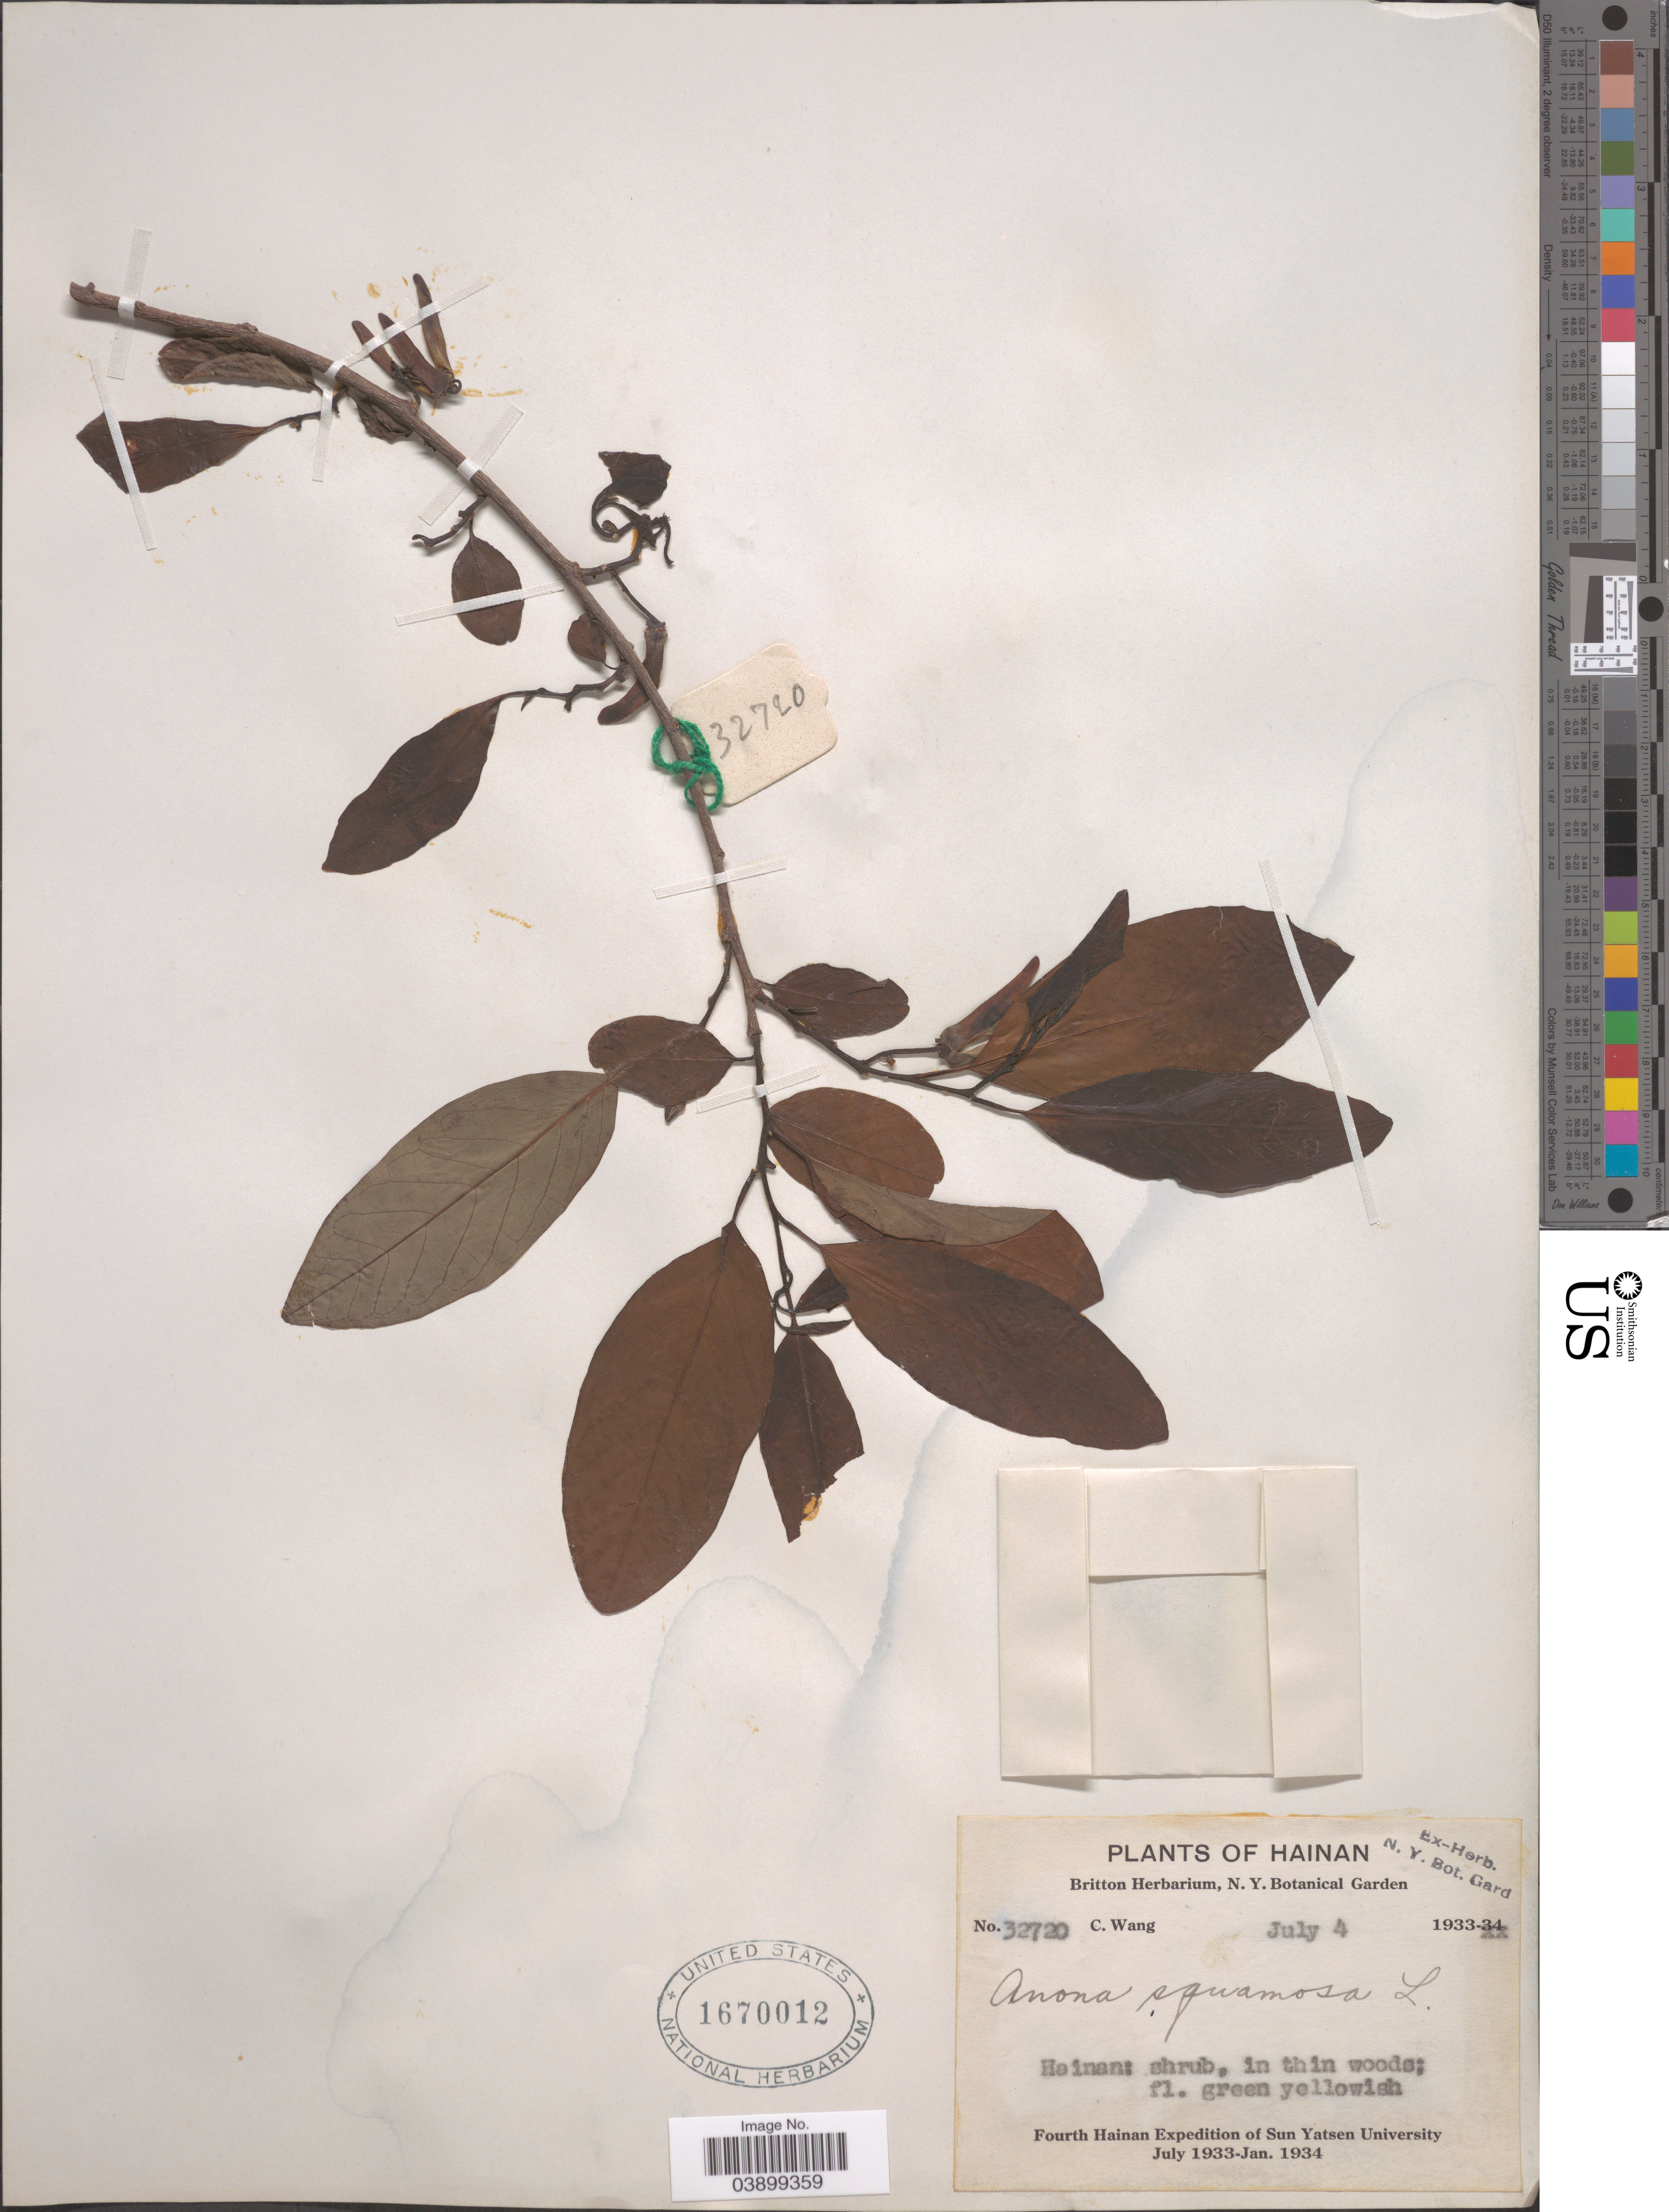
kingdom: Plantae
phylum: Tracheophyta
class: Magnoliopsida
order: Magnoliales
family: Annonaceae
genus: Annona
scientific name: Annona squamosa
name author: L.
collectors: C. Wang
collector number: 32720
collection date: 1933-07-04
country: China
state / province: Hainan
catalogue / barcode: US 1670012